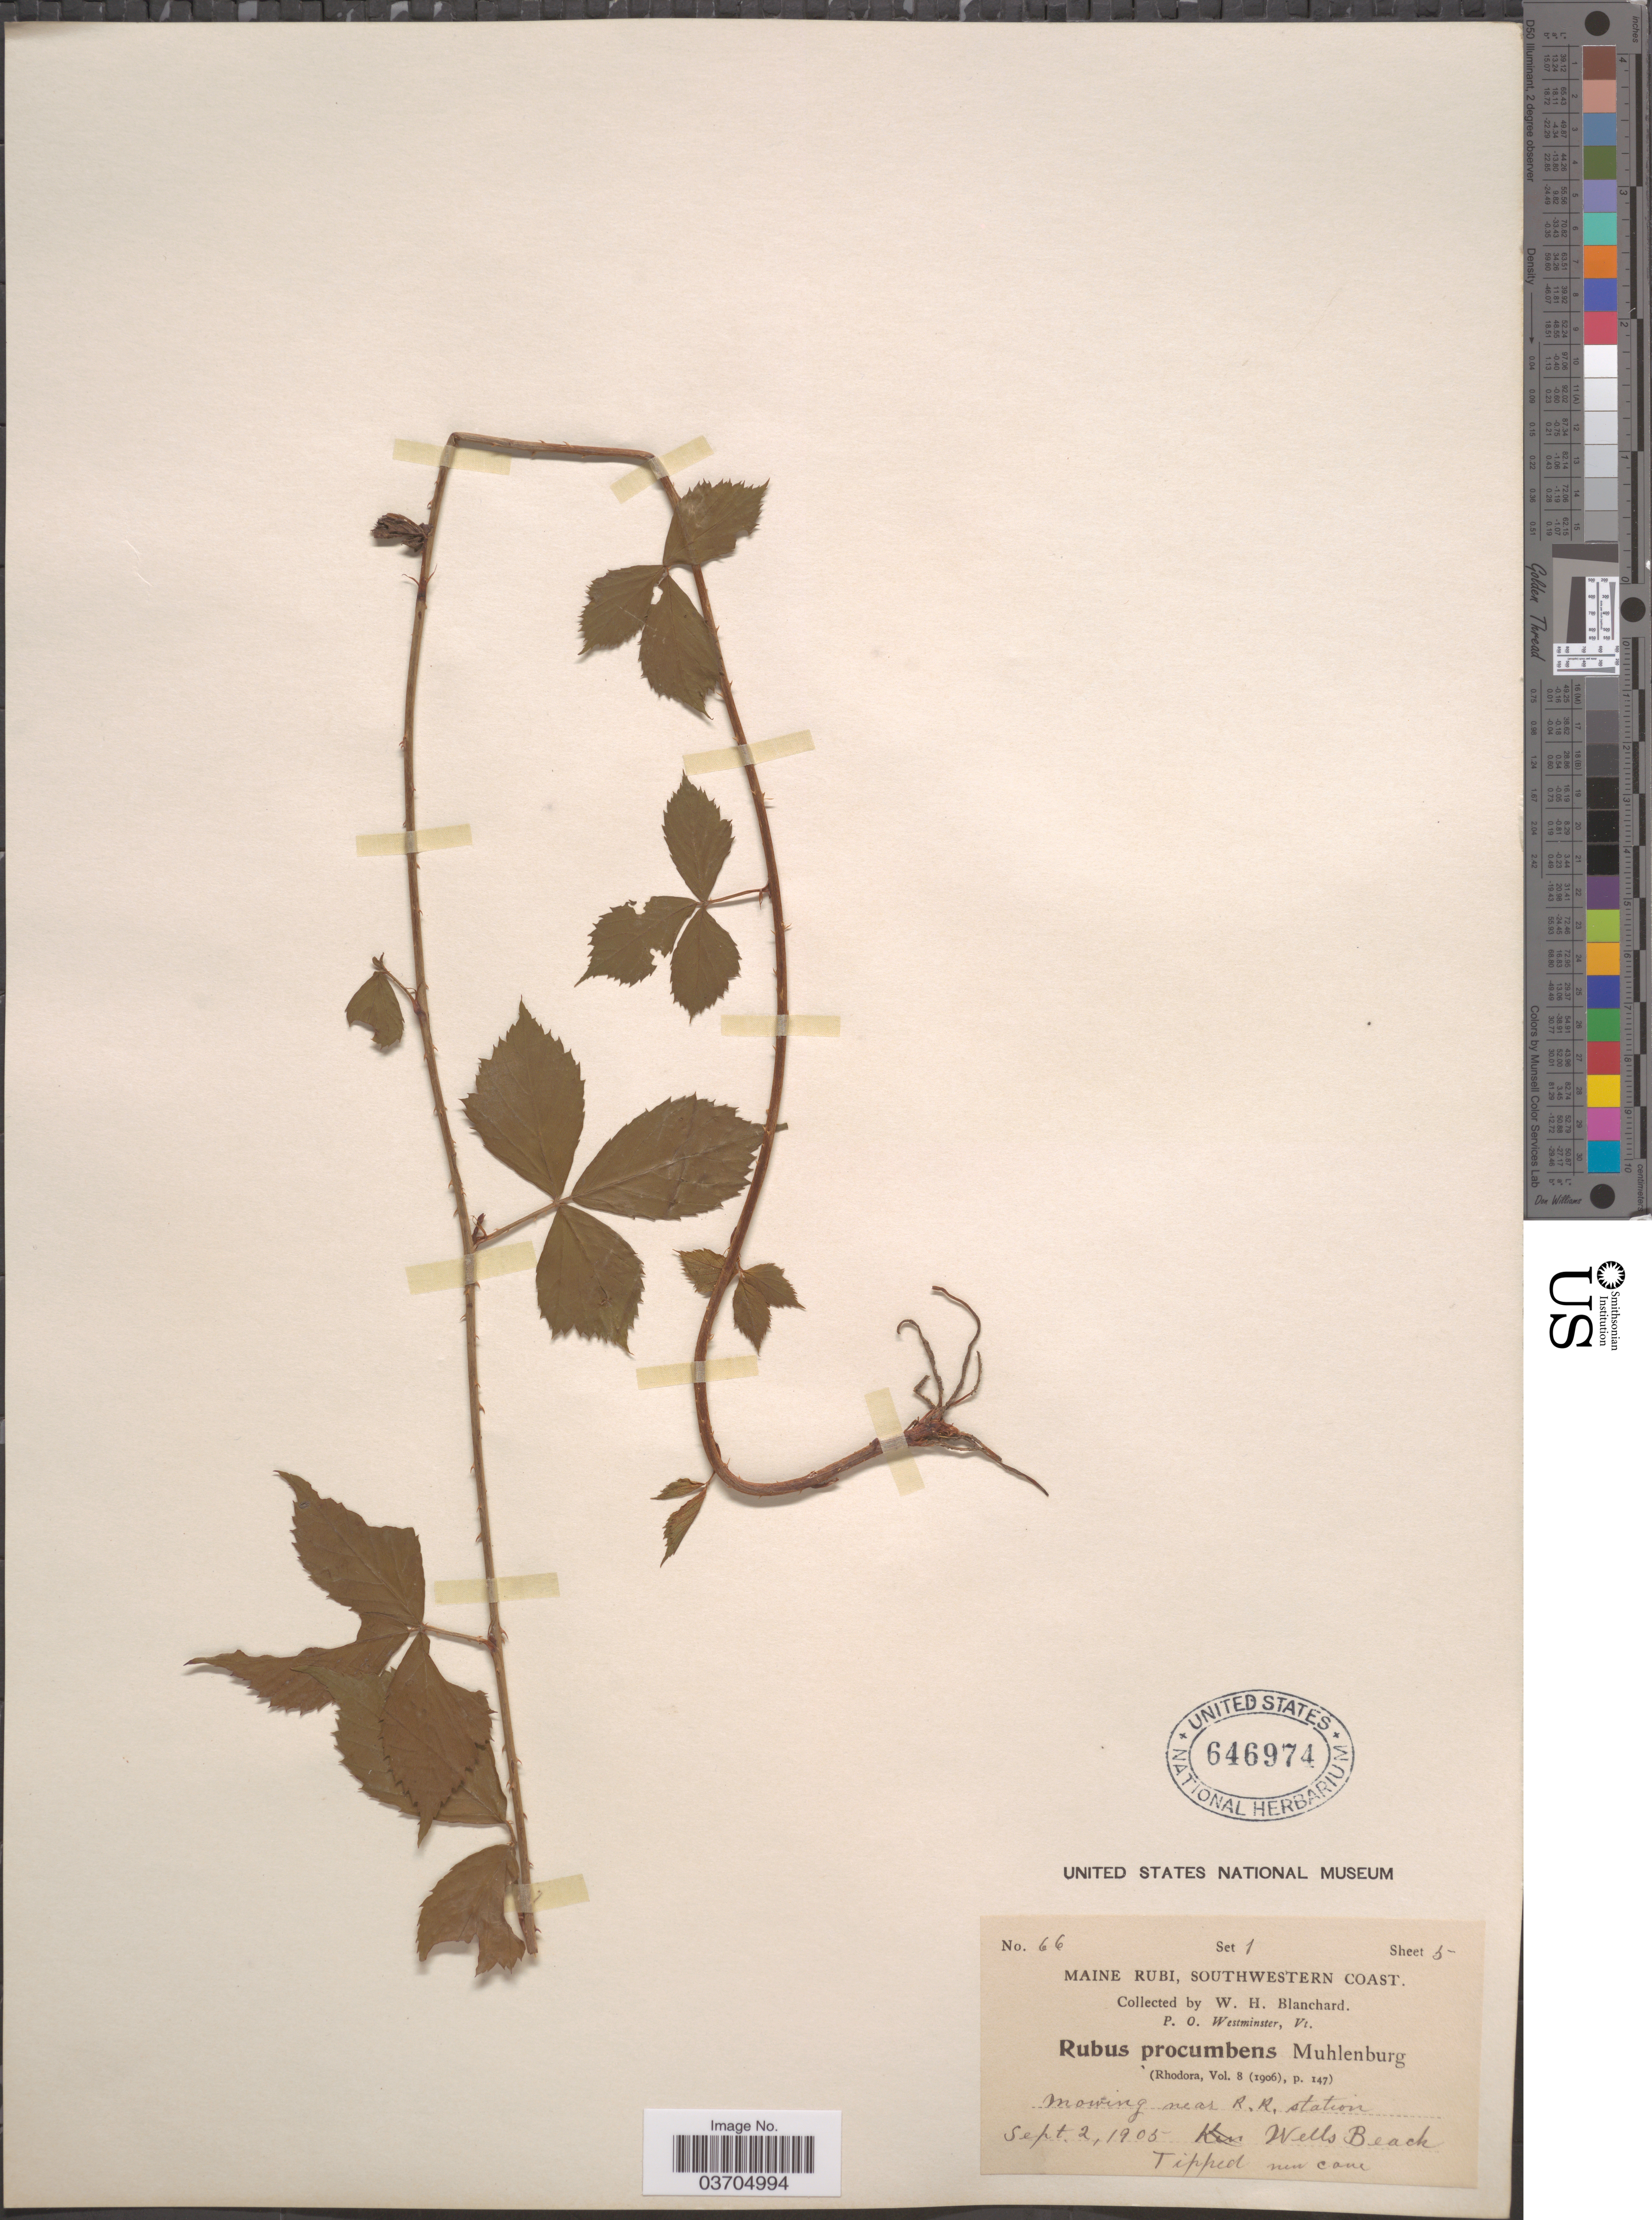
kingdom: Plantae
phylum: Tracheophyta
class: Magnoliopsida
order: Rosales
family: Rosaceae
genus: Rubus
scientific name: Rubus procumbens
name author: Muhl.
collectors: W. H. Blanchard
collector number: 66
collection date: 1905-09-02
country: United States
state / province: Maine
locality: Southwestern Coast. Mowing near R.R. station. Wells Beach.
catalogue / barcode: US 646974